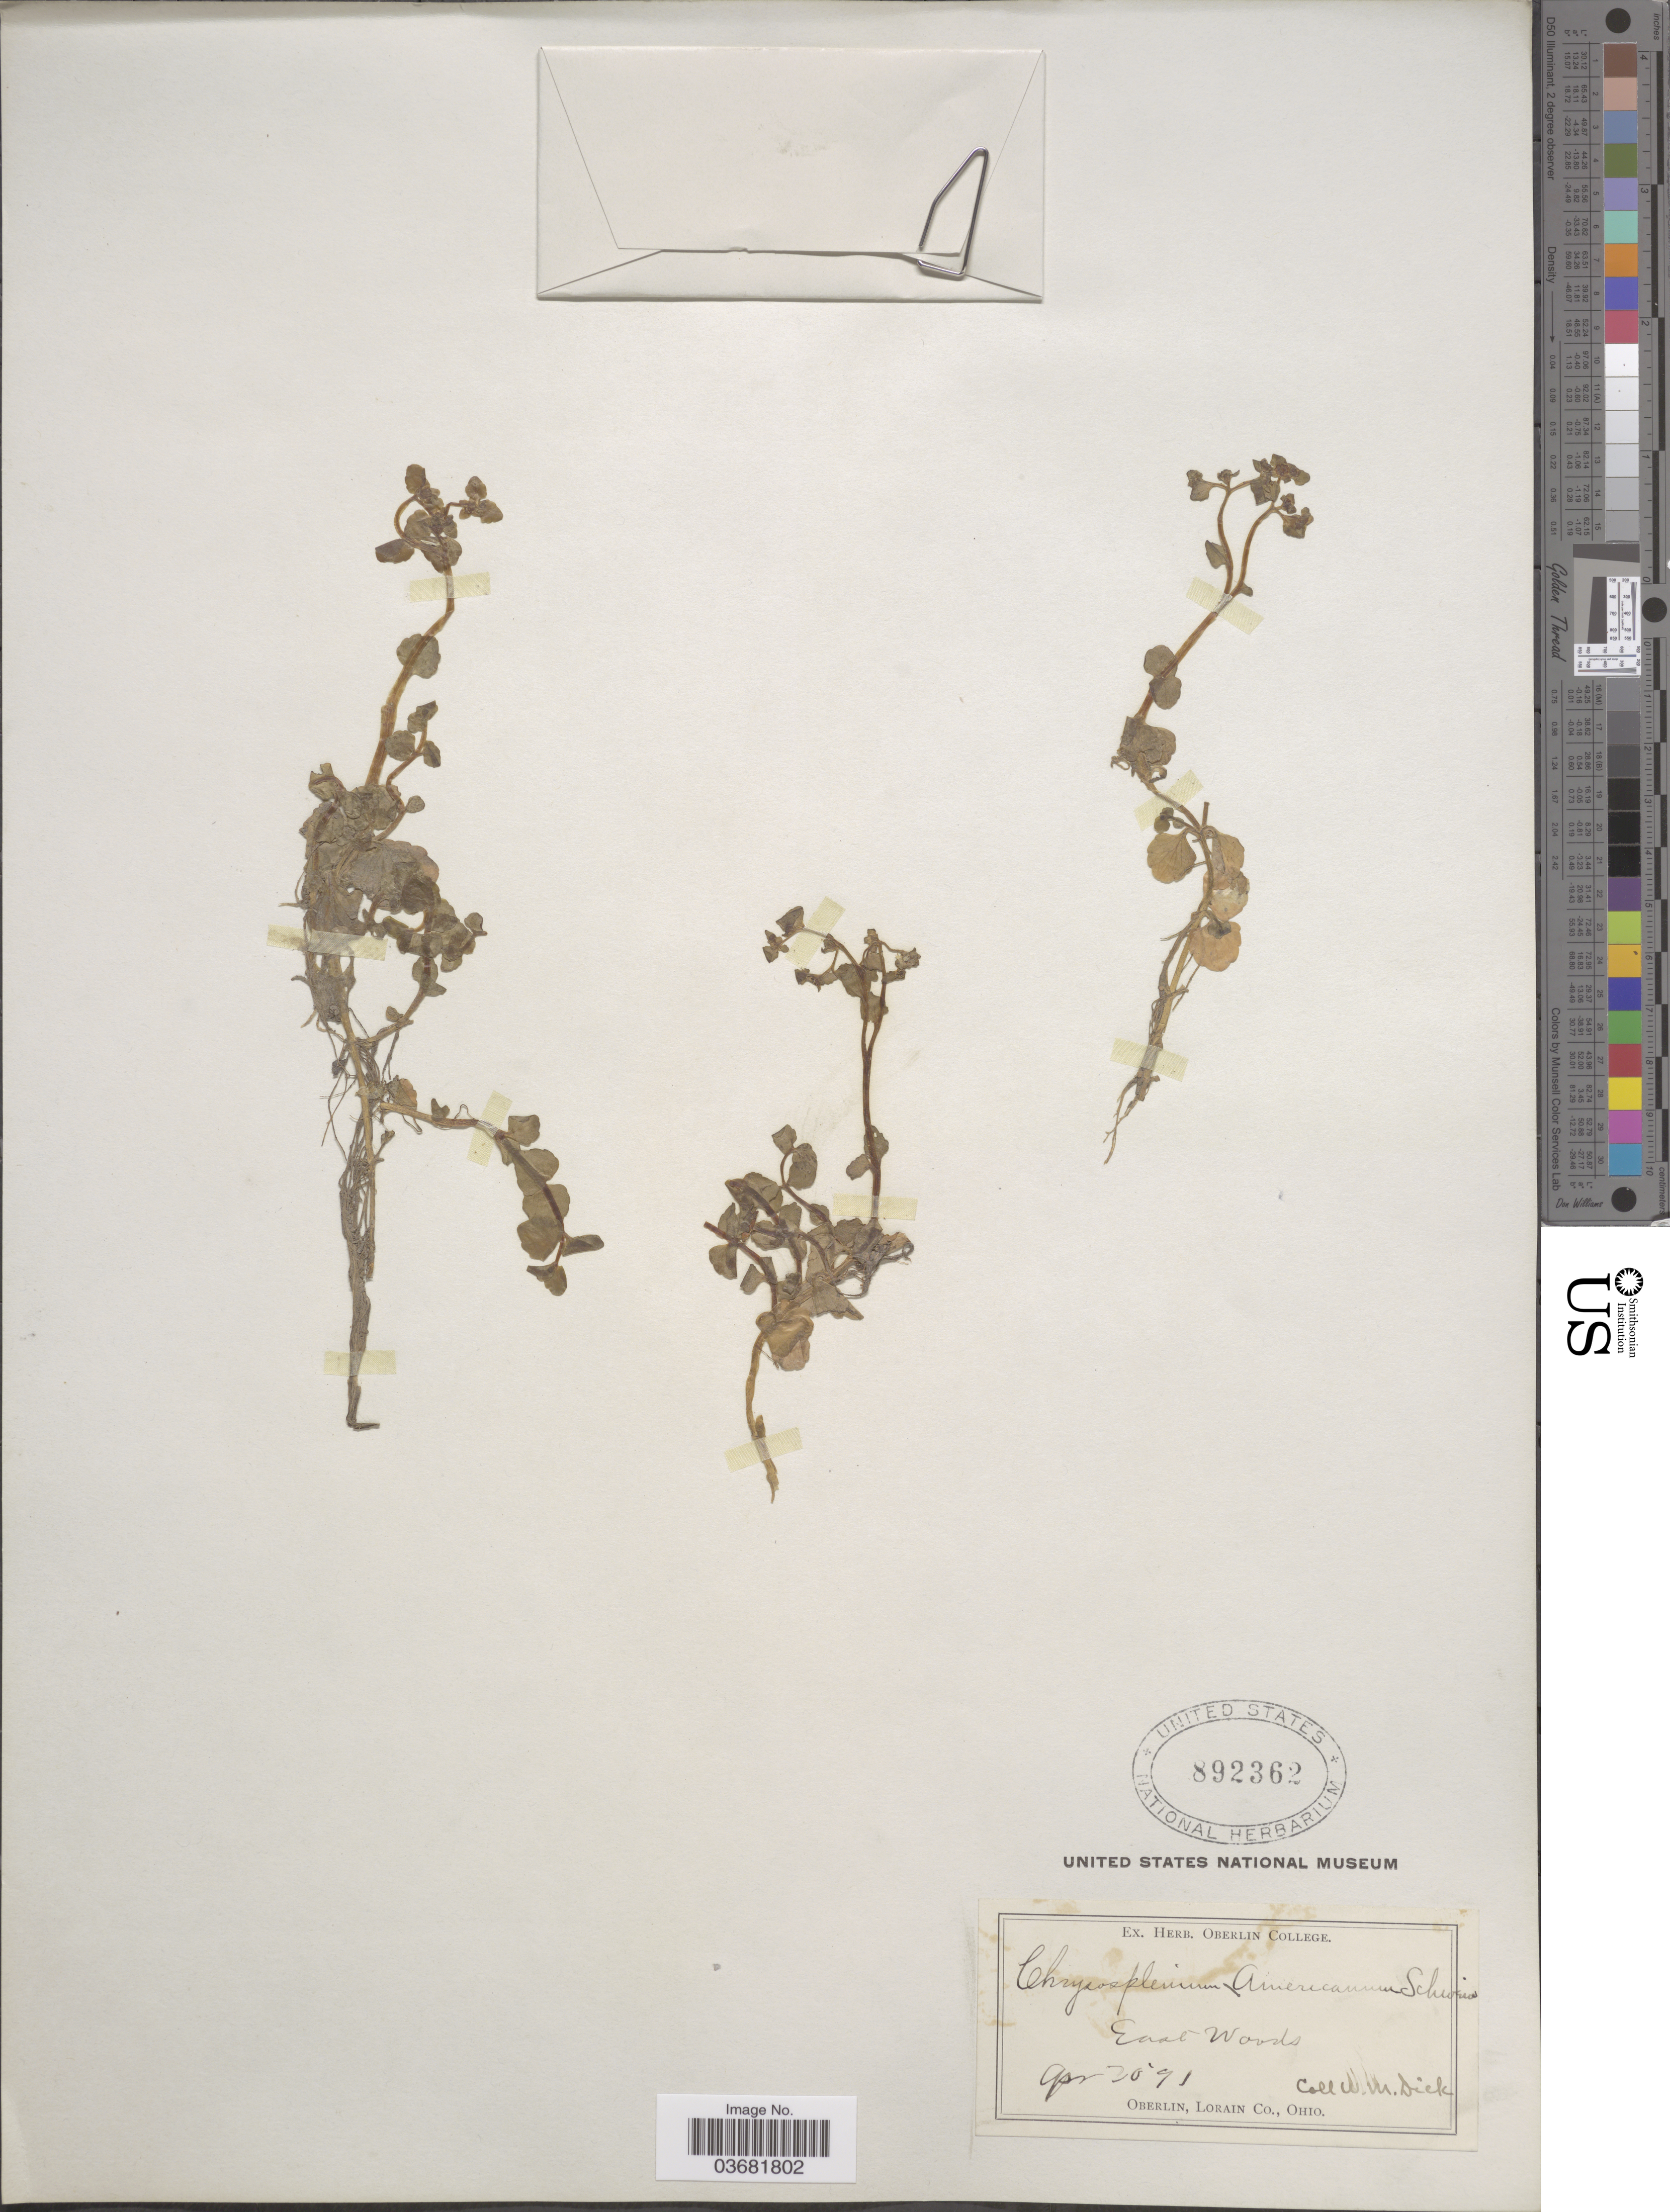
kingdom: Plantae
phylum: Tracheophyta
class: Magnoliopsida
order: Saxifragales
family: Saxifragaceae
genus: Chrysosplenium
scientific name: Chrysosplenium americanum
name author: Schwein.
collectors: W. Dick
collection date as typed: Transcribed d/m/y: 20/4/91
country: United States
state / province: Ohio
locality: East Woods.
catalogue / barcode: US 892362